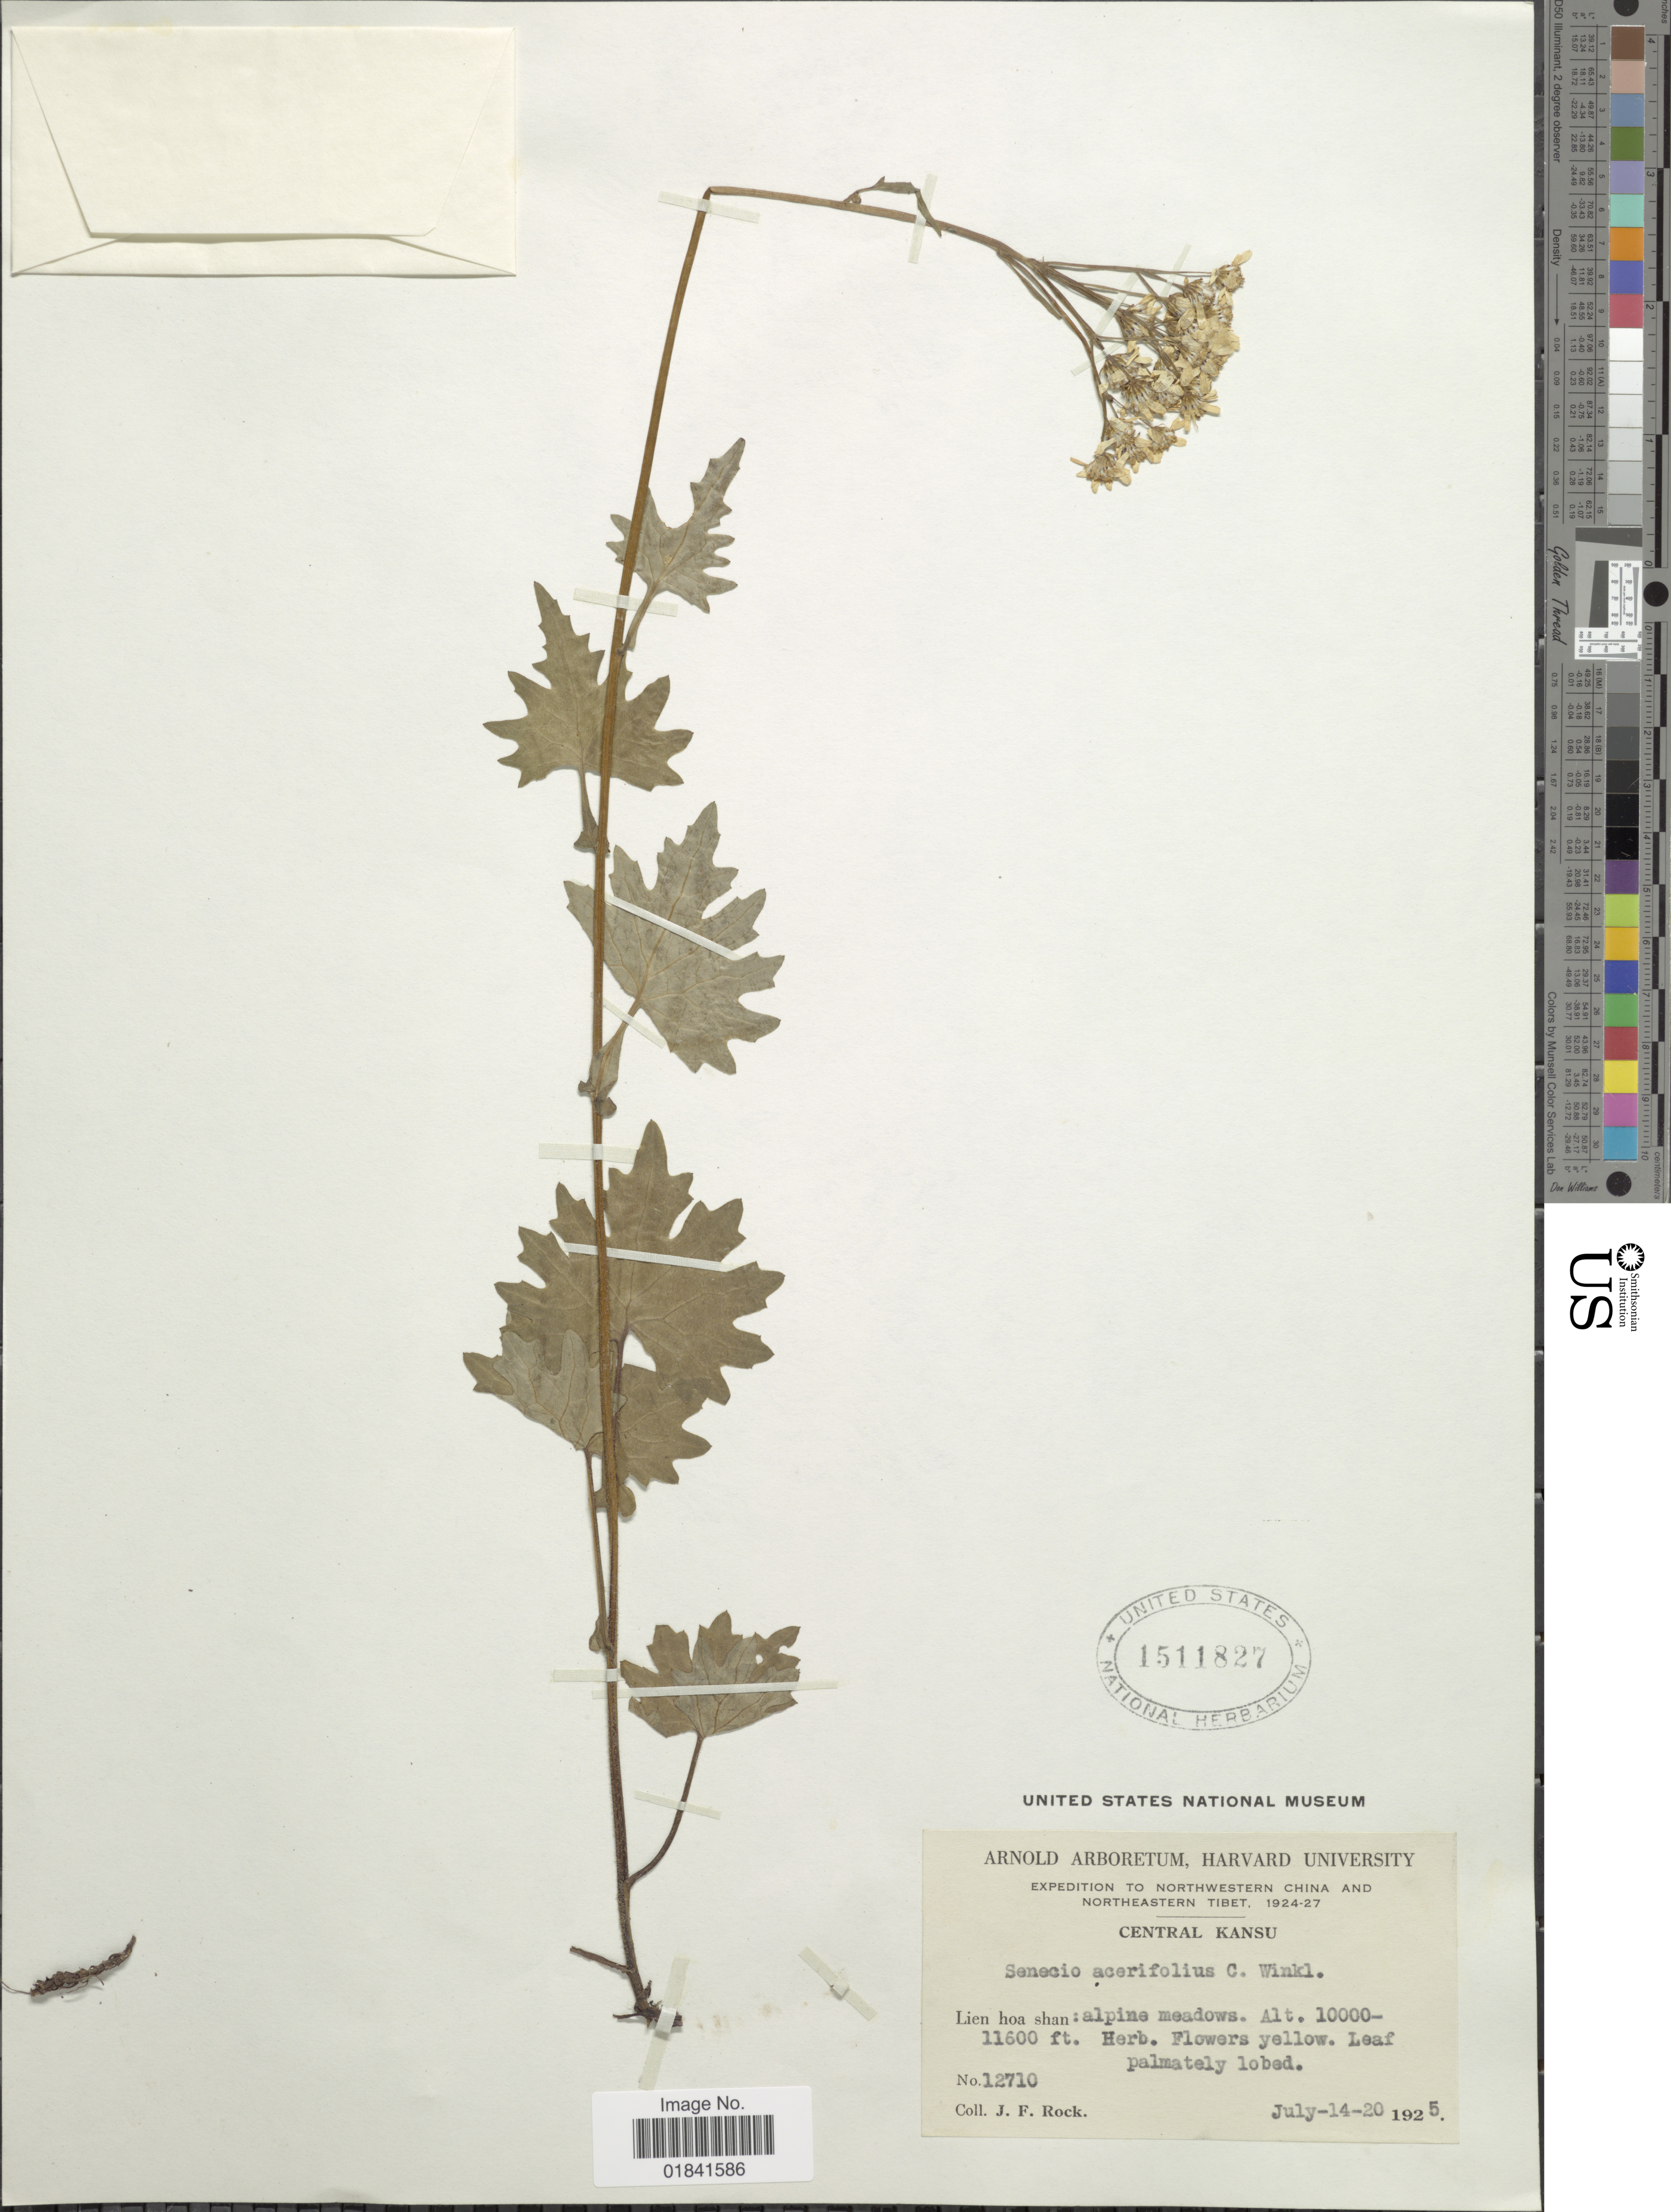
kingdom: Plantae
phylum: Tracheophyta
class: Magnoliopsida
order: Asterales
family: Asteraceae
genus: Senecio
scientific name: Senecio winklerianus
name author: Hand.-Mazz.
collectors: J. F. Rock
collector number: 12710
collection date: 1925-07-14/1925-07-20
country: China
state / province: Gansu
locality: Central Kansu, Lien hoa shan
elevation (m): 3048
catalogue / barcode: US 1511827